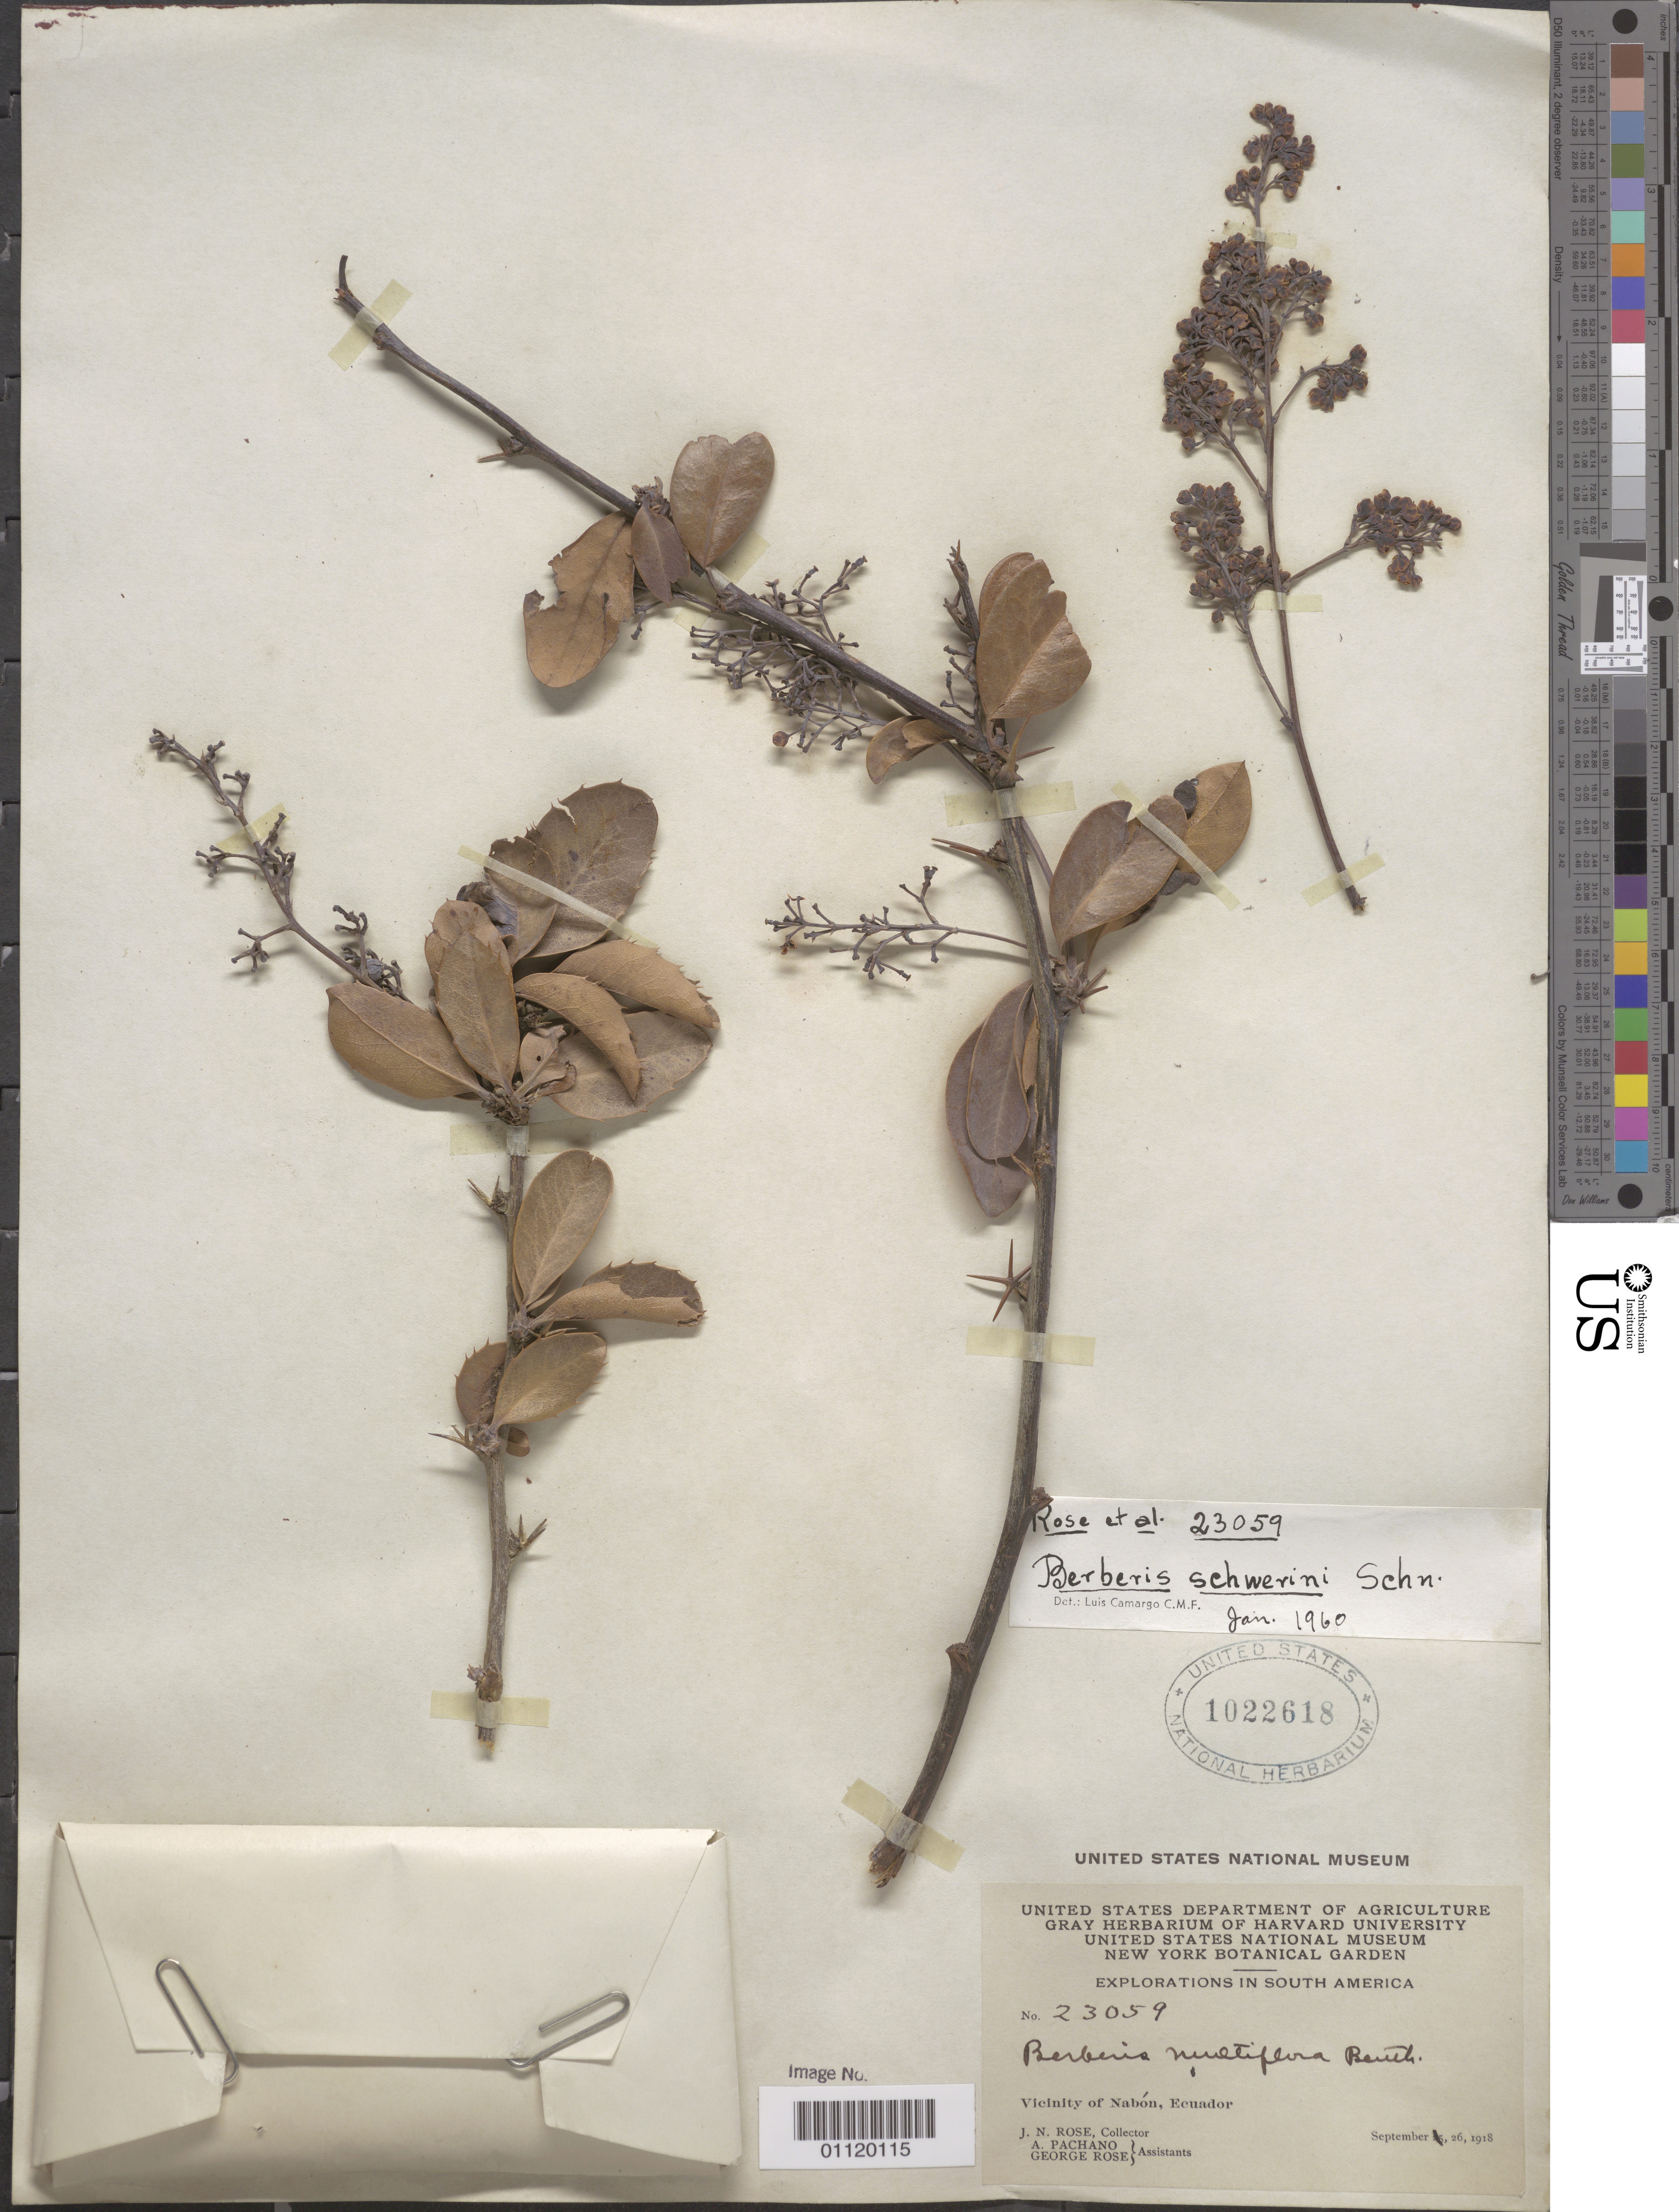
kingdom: Plantae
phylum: Tracheophyta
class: Magnoliopsida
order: Ranunculales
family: Berberidaceae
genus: Berberis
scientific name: Berberis schwerinii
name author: C.K. Schneid.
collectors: J. N. Rose, A. Pachano & G. Rose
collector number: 23059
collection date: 1918-09-26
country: Ecuador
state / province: Azuay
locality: Vicinity of Nabón canton.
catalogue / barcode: US 1022618